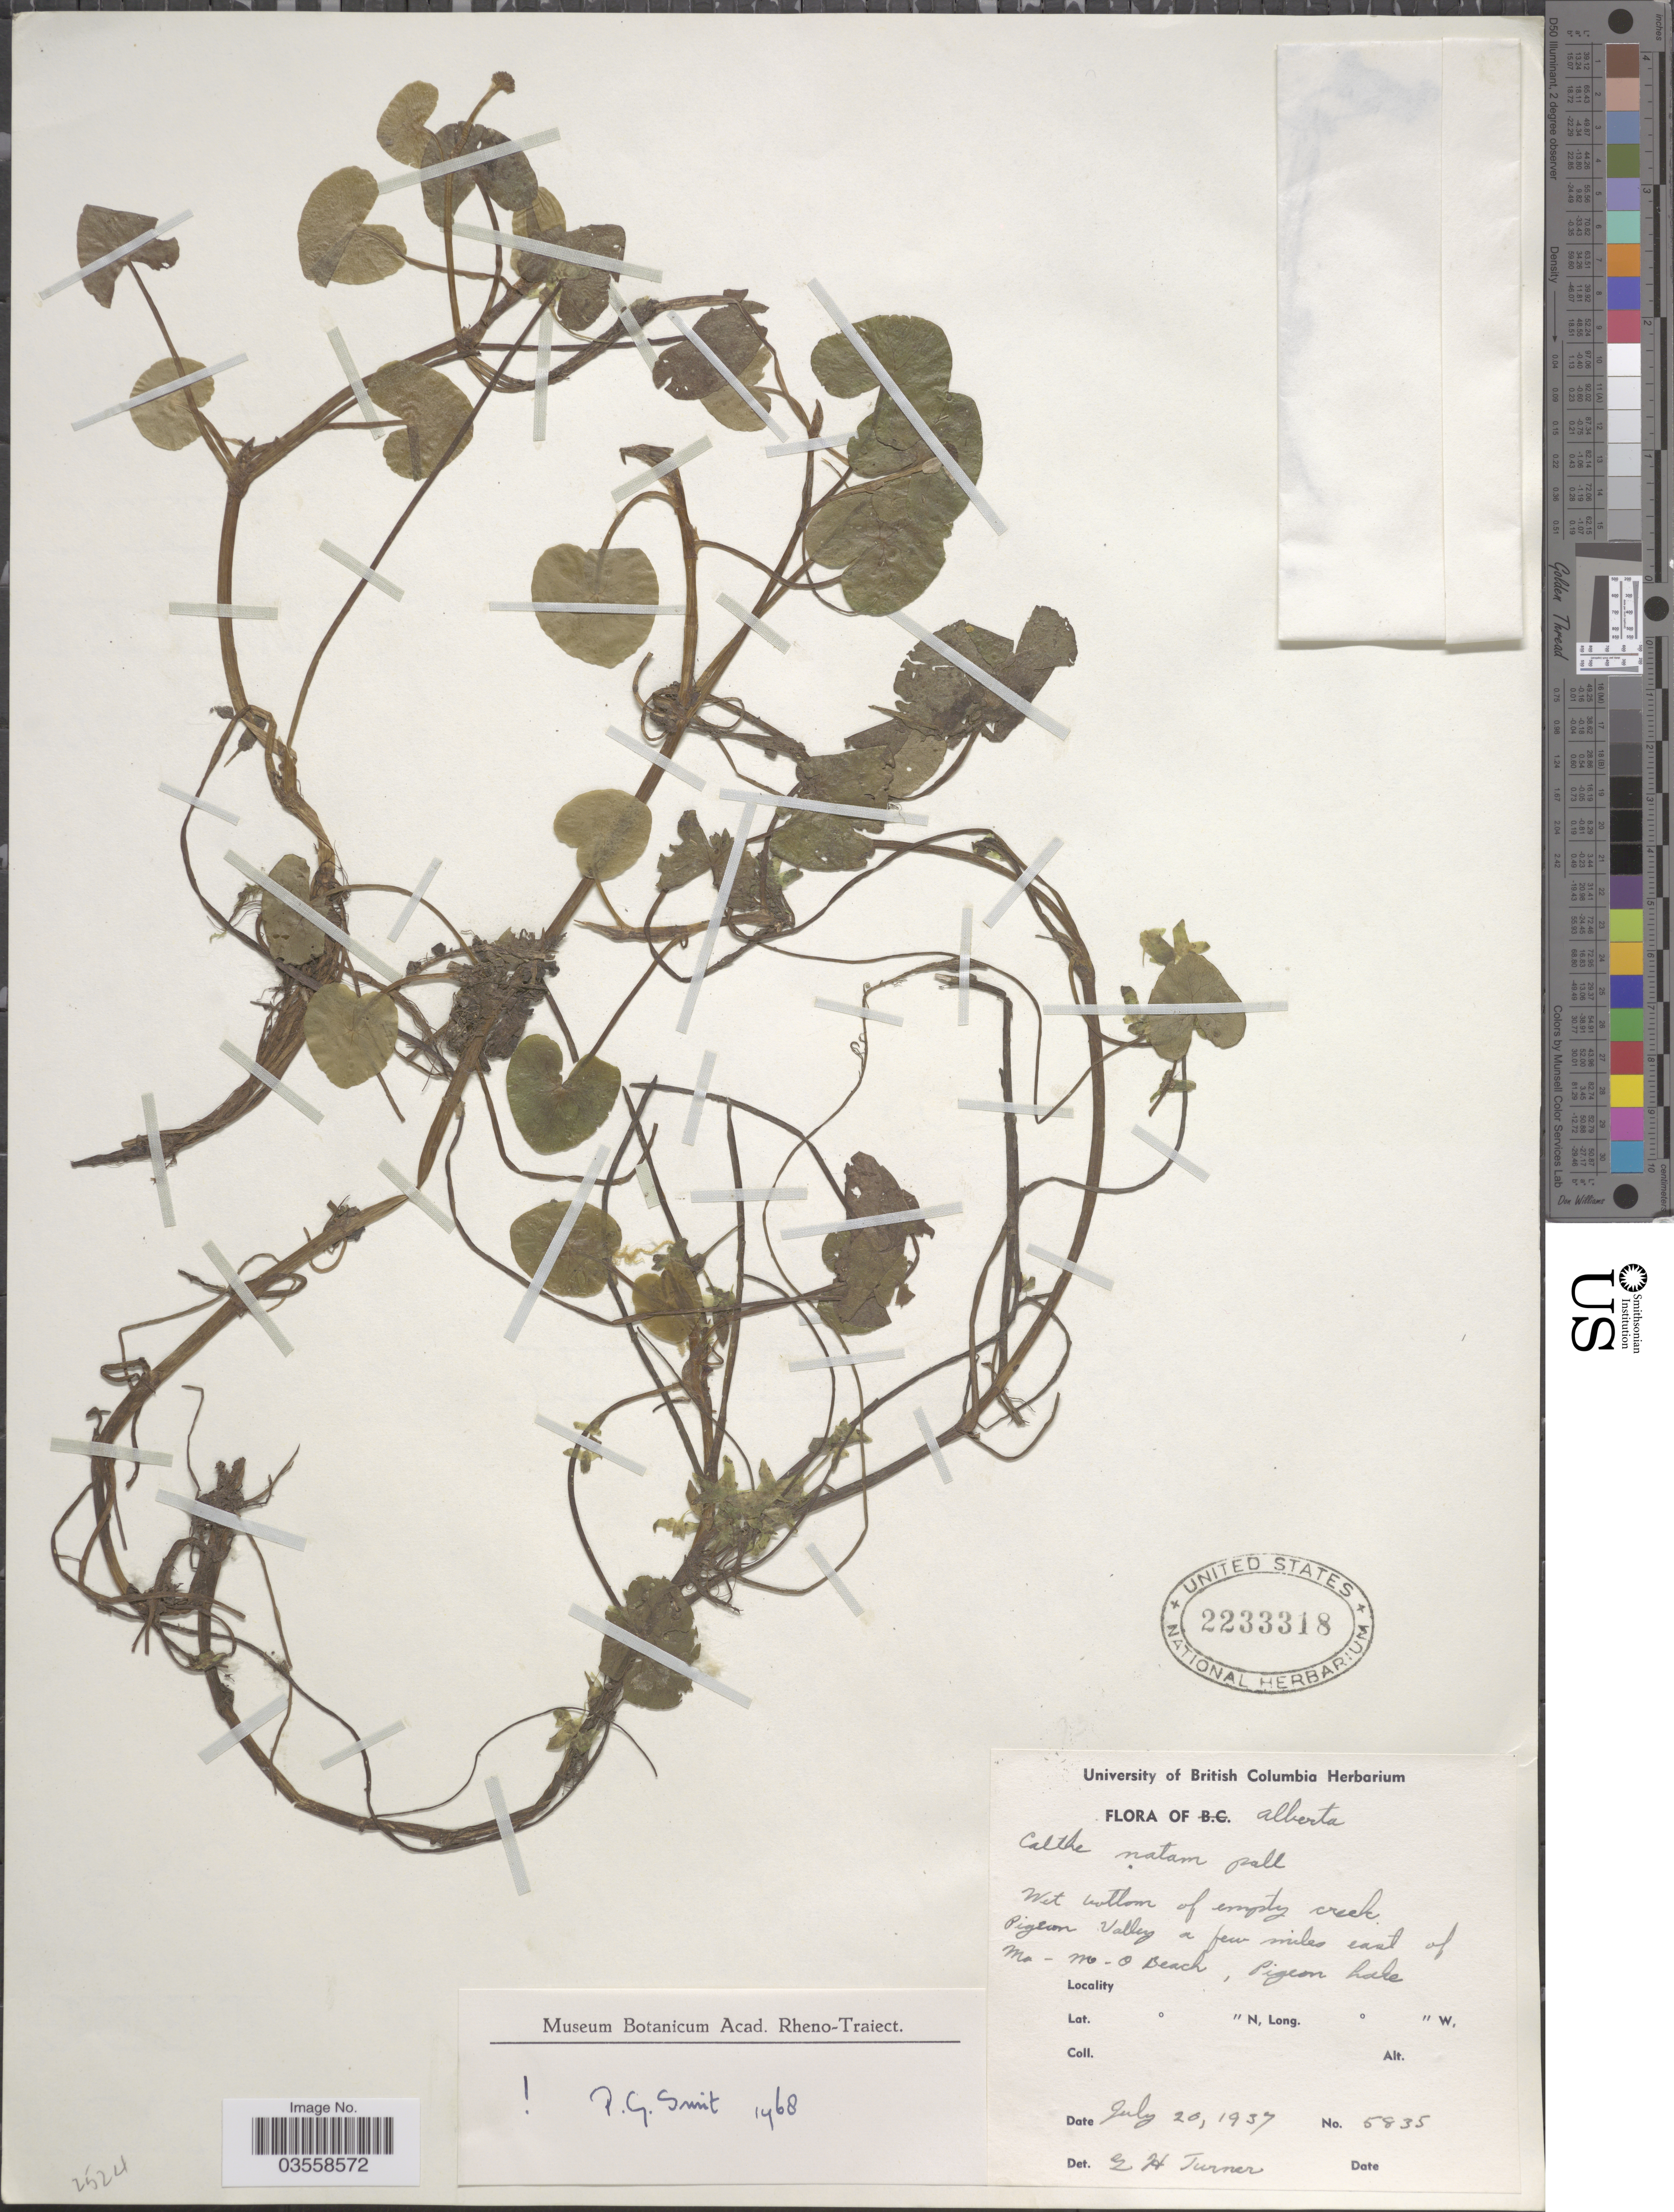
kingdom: Plantae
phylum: Tracheophyta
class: Magnoliopsida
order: Ranunculales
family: Ranunculaceae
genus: Caltha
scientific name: Caltha natans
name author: Pall.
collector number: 5835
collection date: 1937-07-20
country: Canada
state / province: Alberta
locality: Wet bottom of empty creek. Pigeon Valley a few miles east of Ma-Me-O Beach, Pigeon Lake.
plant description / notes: Precise locality edit: Corrected "Wet w of empty creek Pigeon Valley a few miles east of Mo-No-O Beach, Pigeon Lake" to "Wet bottom of empty creek. Pigeon Valley a few miles east of Ma-Me-O Beach, Pigeon Lake."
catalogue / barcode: US 2233318